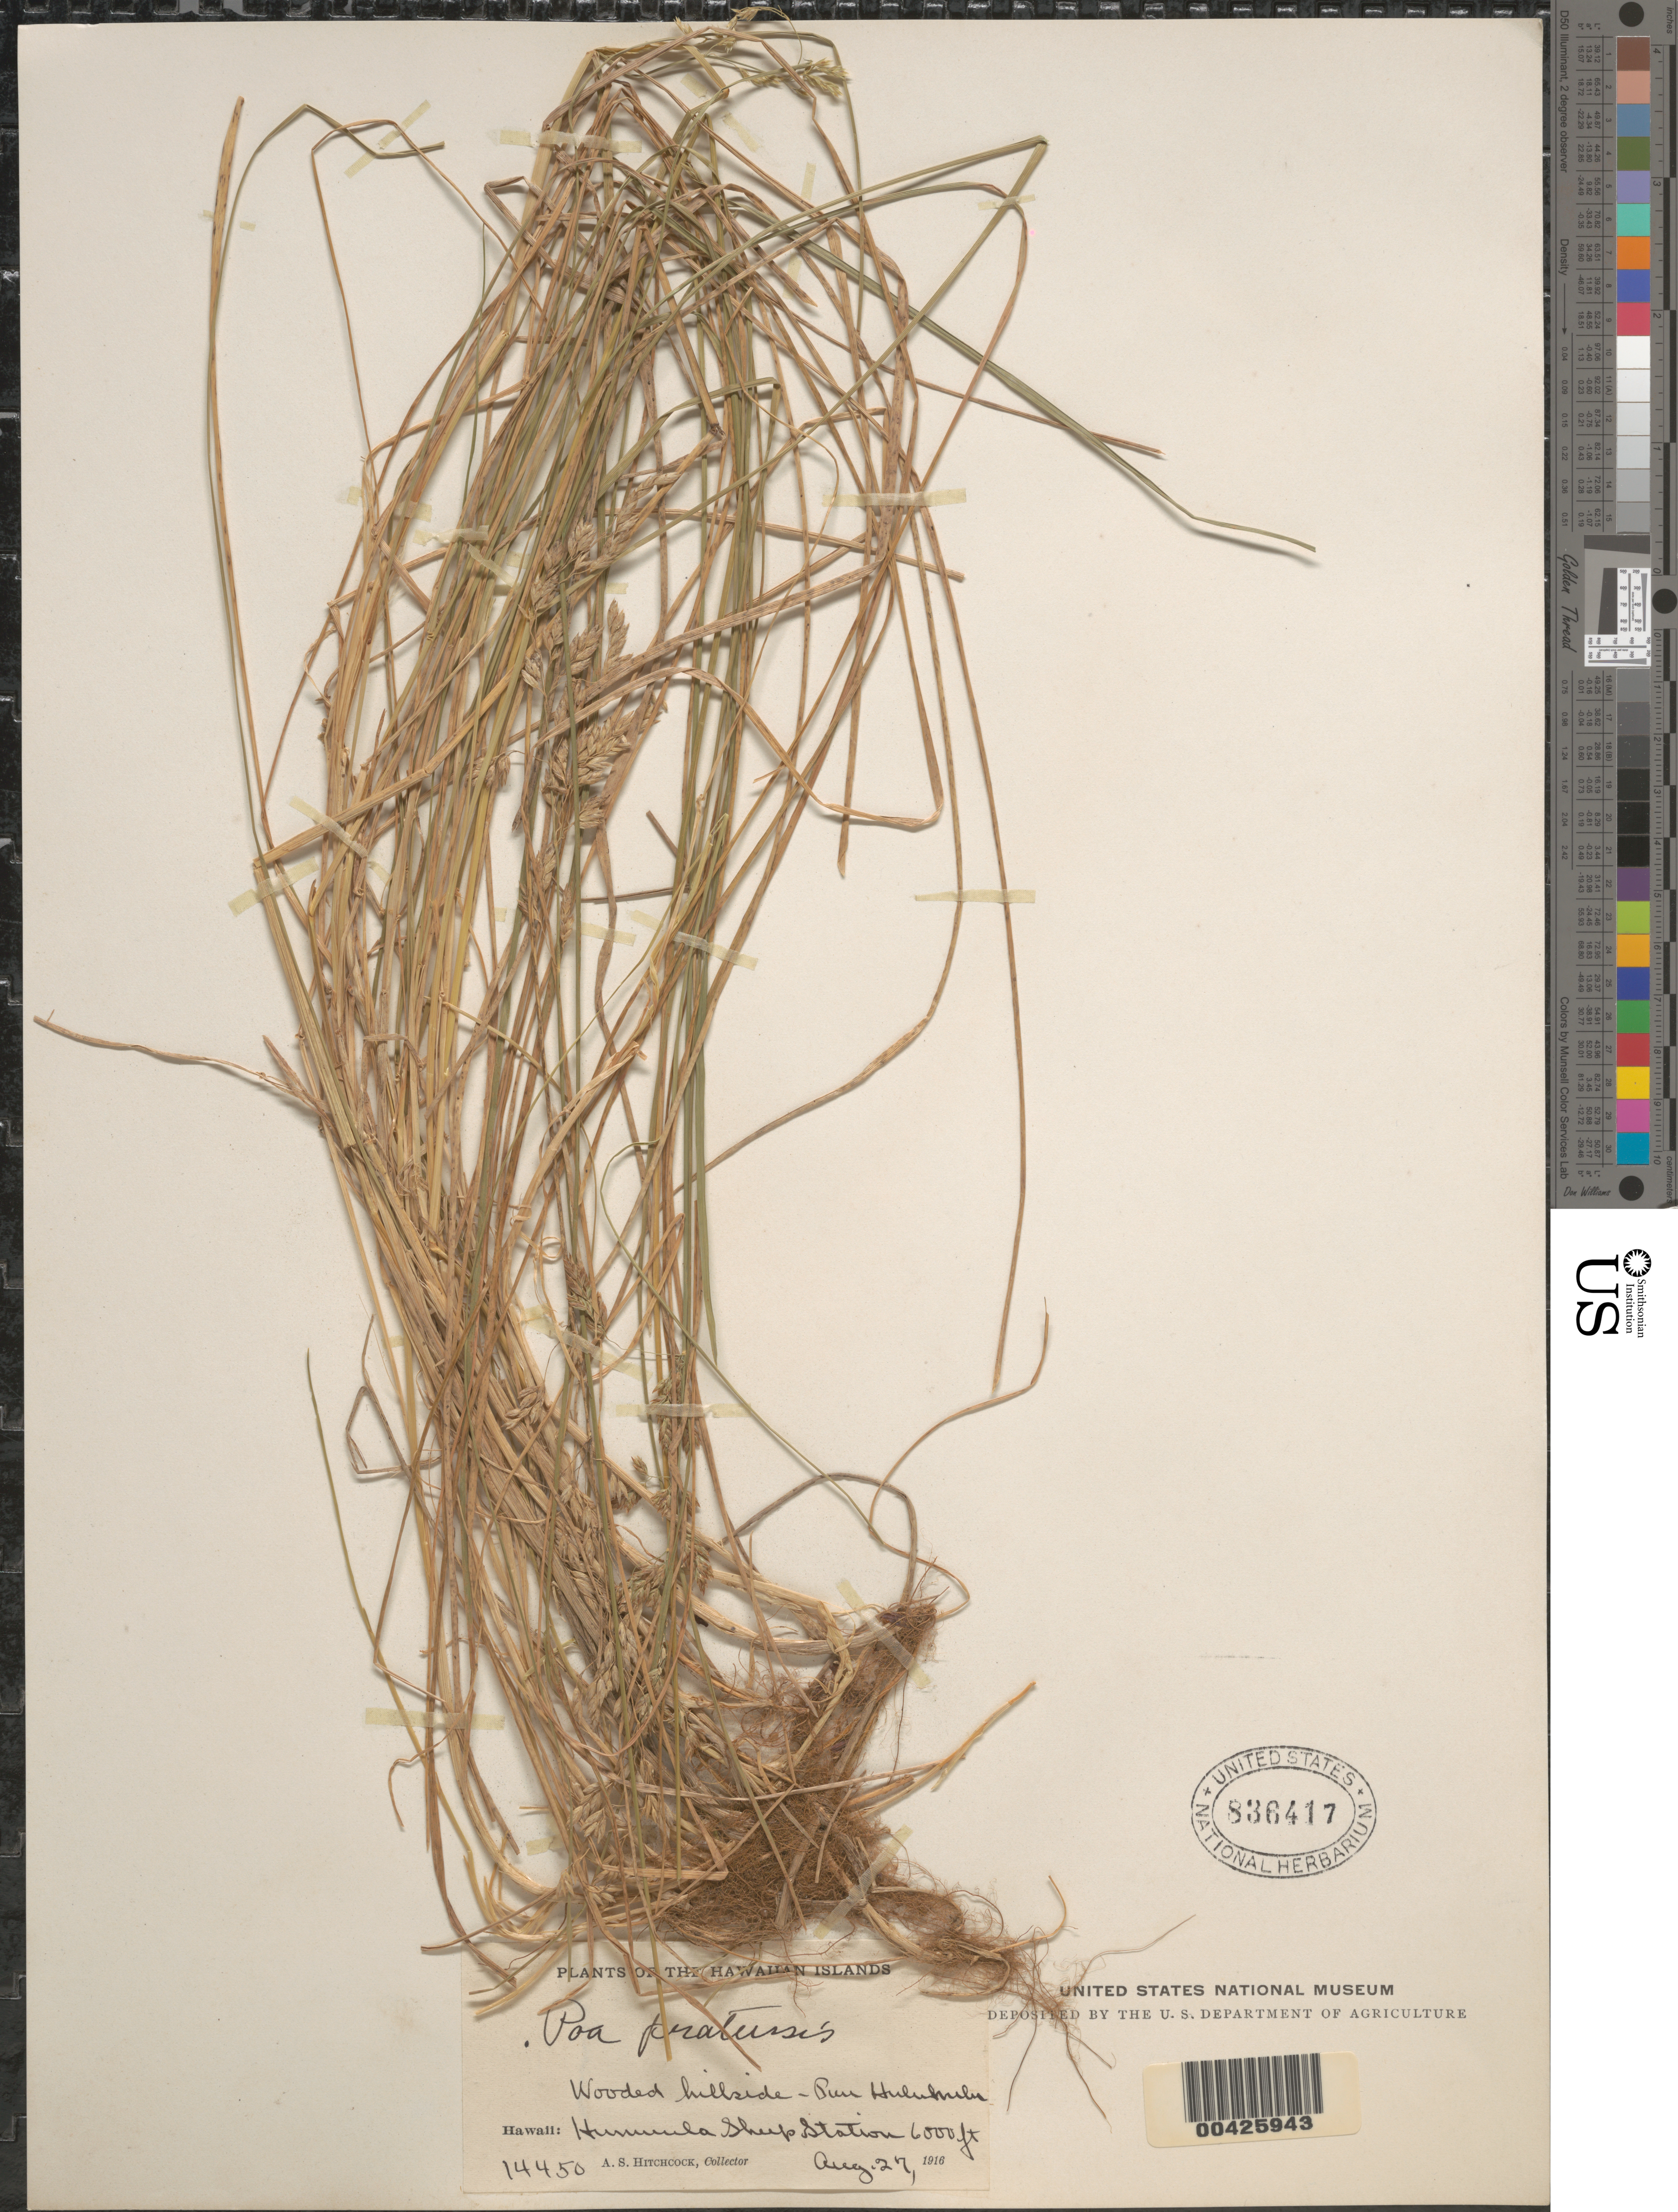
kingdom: Plantae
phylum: Tracheophyta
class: Liliopsida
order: Poales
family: Poaceae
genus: Poa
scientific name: Poa pratensis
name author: L.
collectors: A. S. Hitchcock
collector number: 14450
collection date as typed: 27 Aug 1916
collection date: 1916-08-27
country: United States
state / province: Hawaii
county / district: Hawaii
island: Hawaii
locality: Humuula Sheep Station, Puu Huluhulu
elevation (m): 1829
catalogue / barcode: US 836417